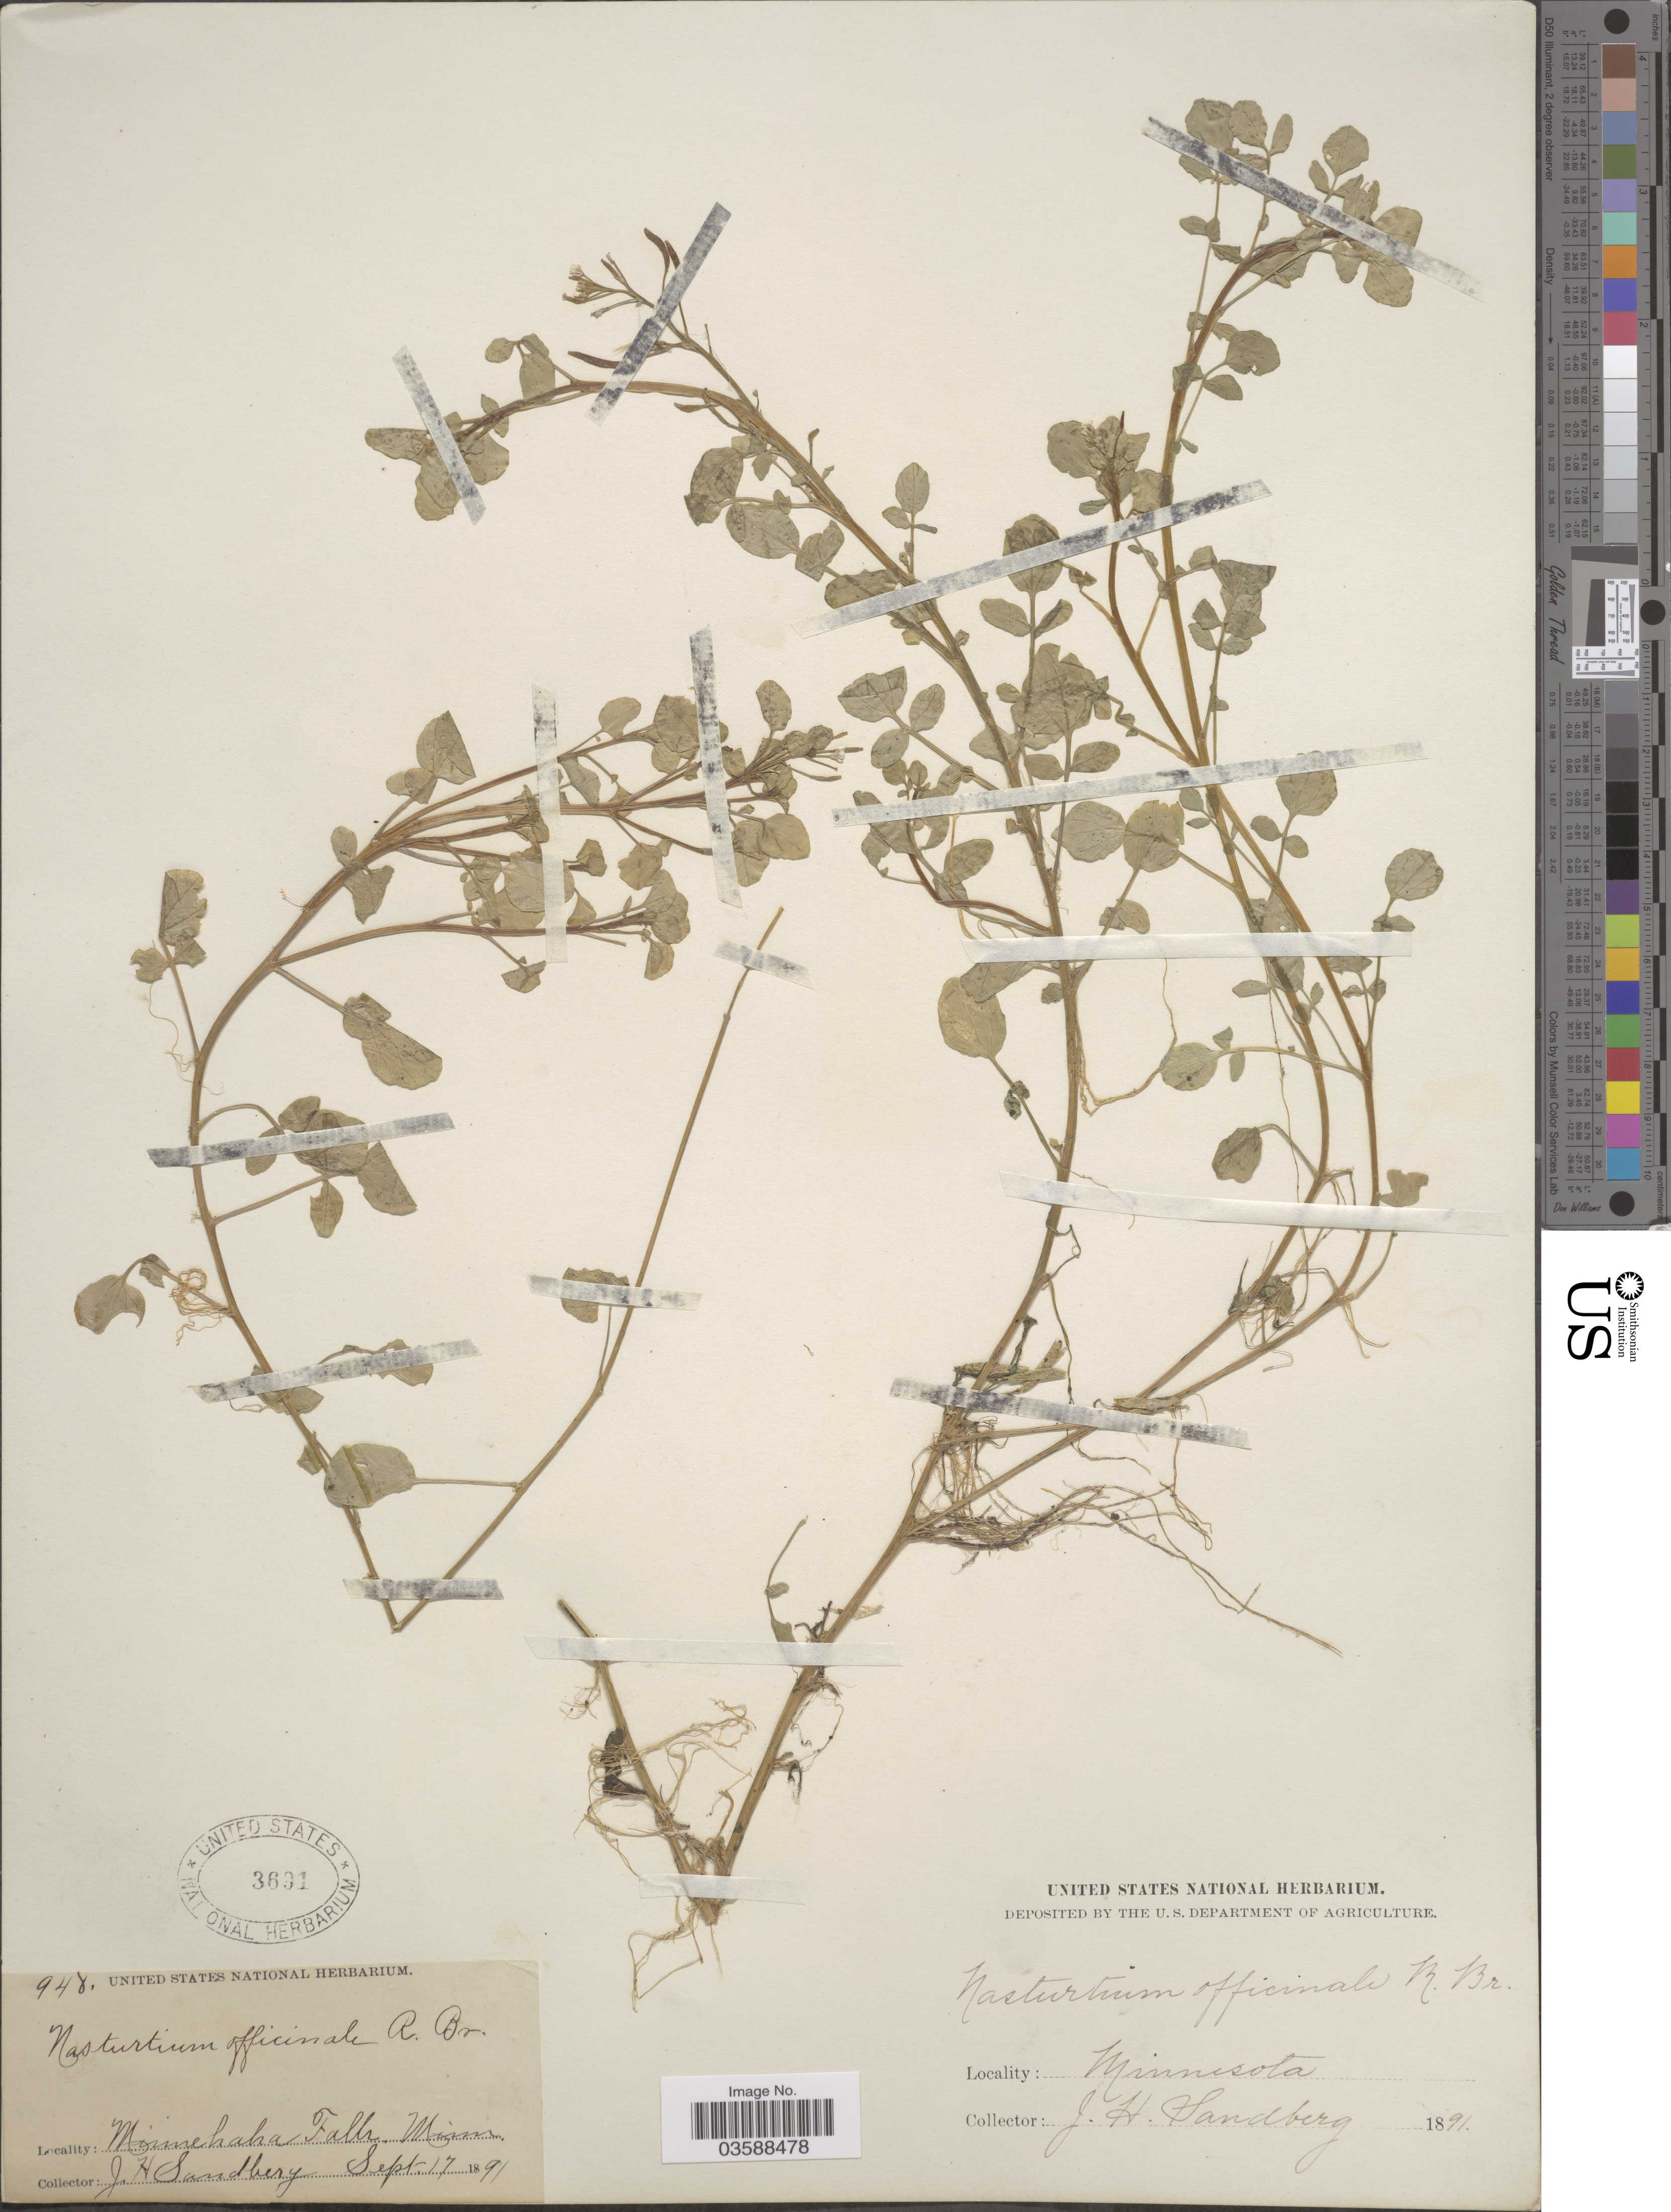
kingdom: Plantae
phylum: Tracheophyta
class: Magnoliopsida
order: Brassicales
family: Brassicaceae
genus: Nasturtium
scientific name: Nasturtium officinale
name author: R. Br.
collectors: J. H. Sandberg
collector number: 948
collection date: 1891-09-17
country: United States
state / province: Minnesota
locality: Minnehaha Falls.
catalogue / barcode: US 3691